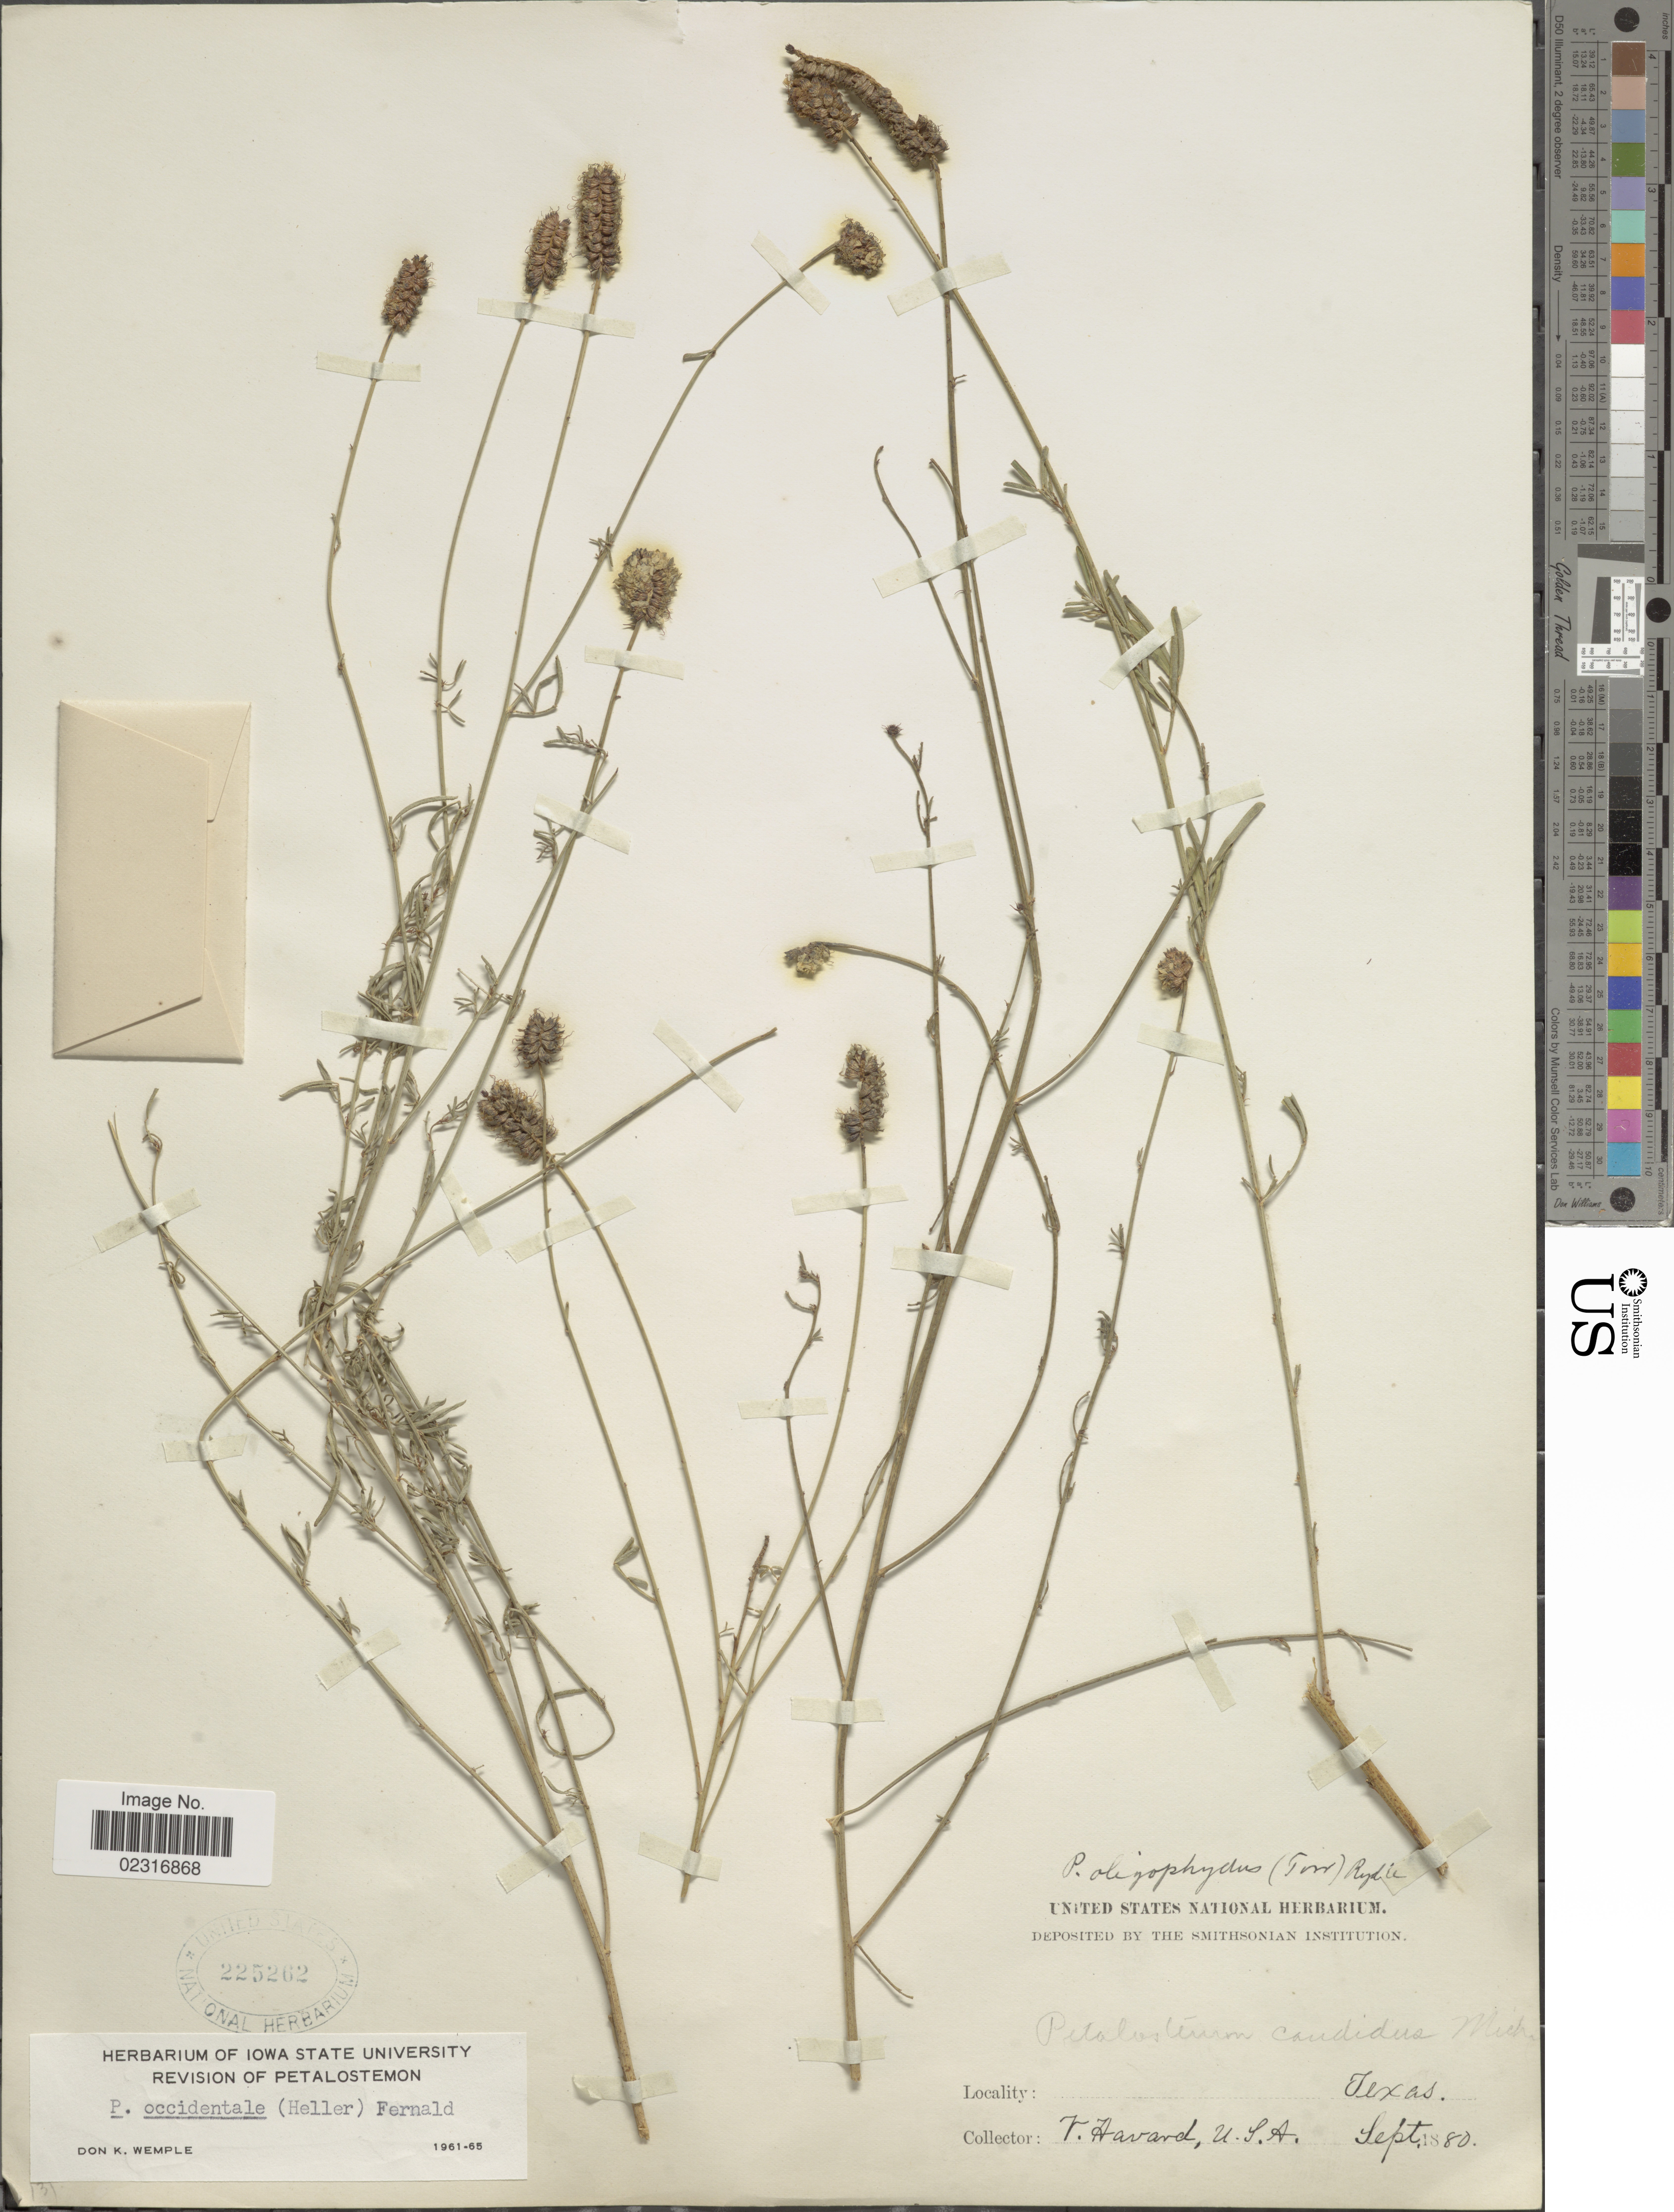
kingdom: Plantae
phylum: Tracheophyta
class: Magnoliopsida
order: Fabales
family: Fabaceae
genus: Dalea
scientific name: Dalea candida var. oligophylla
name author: (Torr) Shinners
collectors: V. Havard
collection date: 1880-09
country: United States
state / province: Texas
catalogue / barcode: US 225262